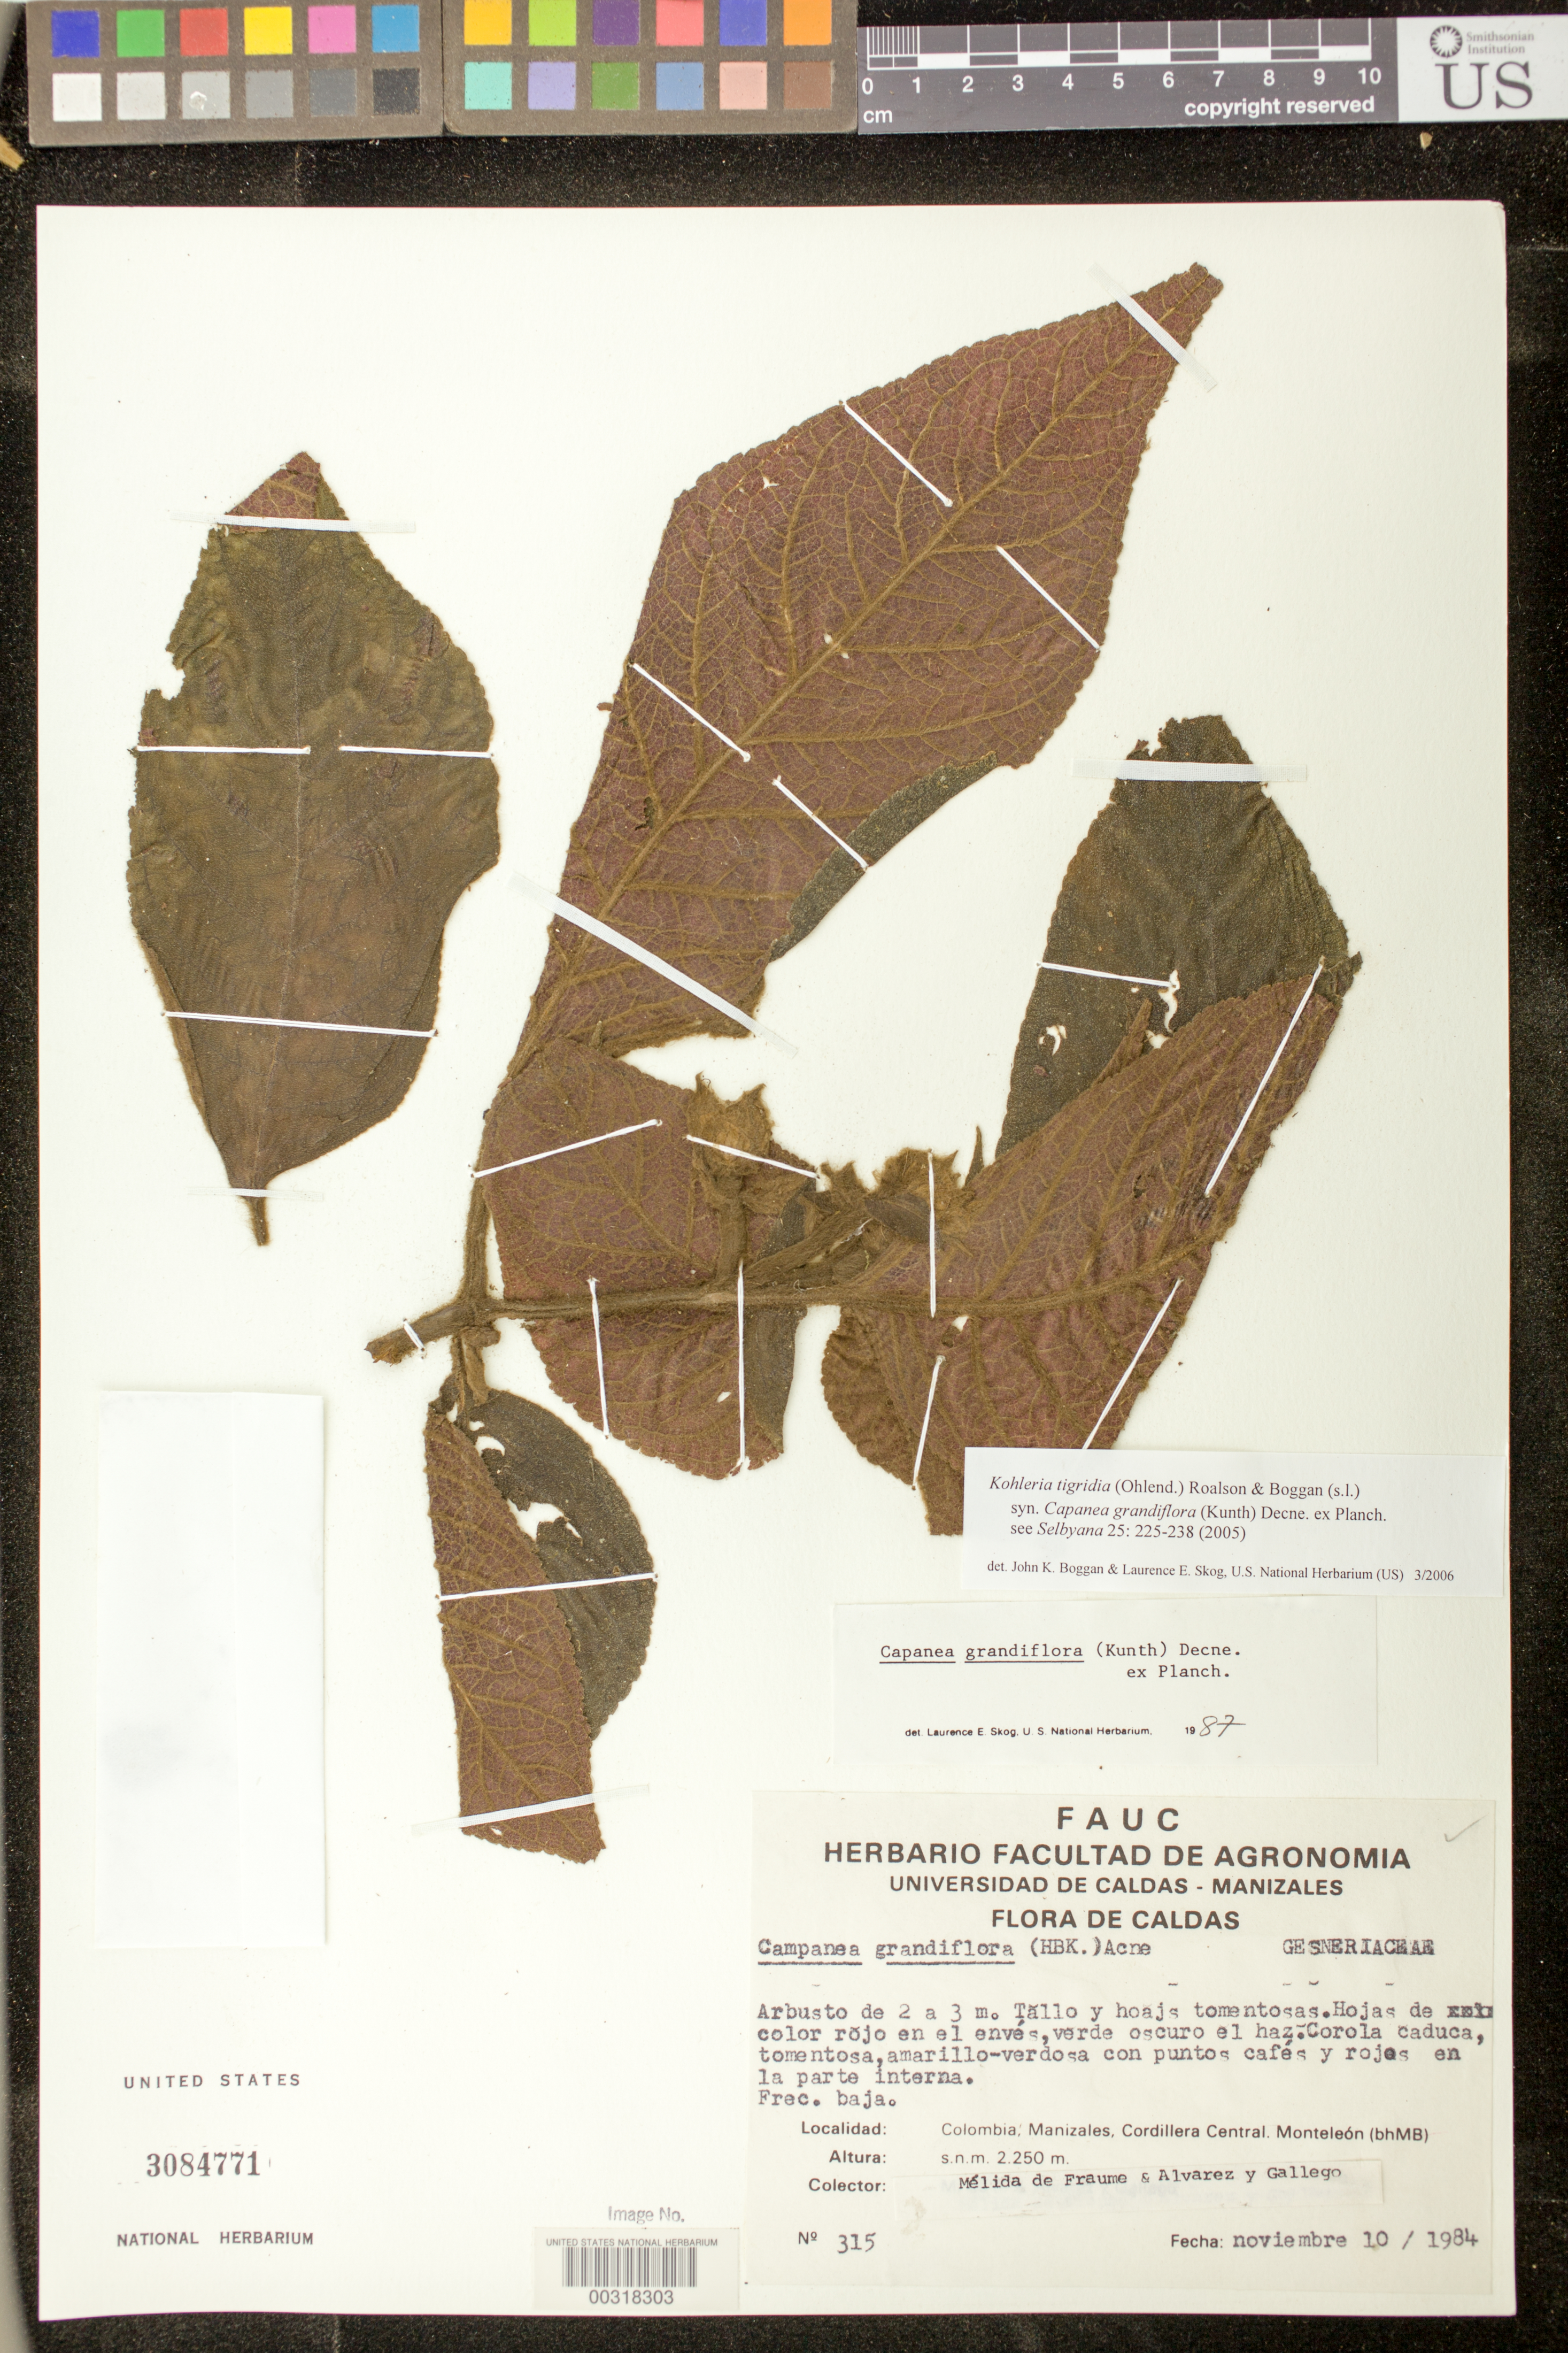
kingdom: Plantae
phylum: Tracheophyta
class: Magnoliopsida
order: Lamiales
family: Gesneriaceae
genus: Kohleria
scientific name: Kohleria tigridia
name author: (Ohlend.) Roalson & Boggan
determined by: Boggan, J. K.; Skog, L. E.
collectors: M. Fraume, -- Alvarez & -. Gallego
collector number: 315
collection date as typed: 10 Nov 1984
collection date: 1984-11-10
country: Colombia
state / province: Caldas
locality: Manizales, Cordillera Central, Monteleón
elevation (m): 2250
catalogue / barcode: US 3084771